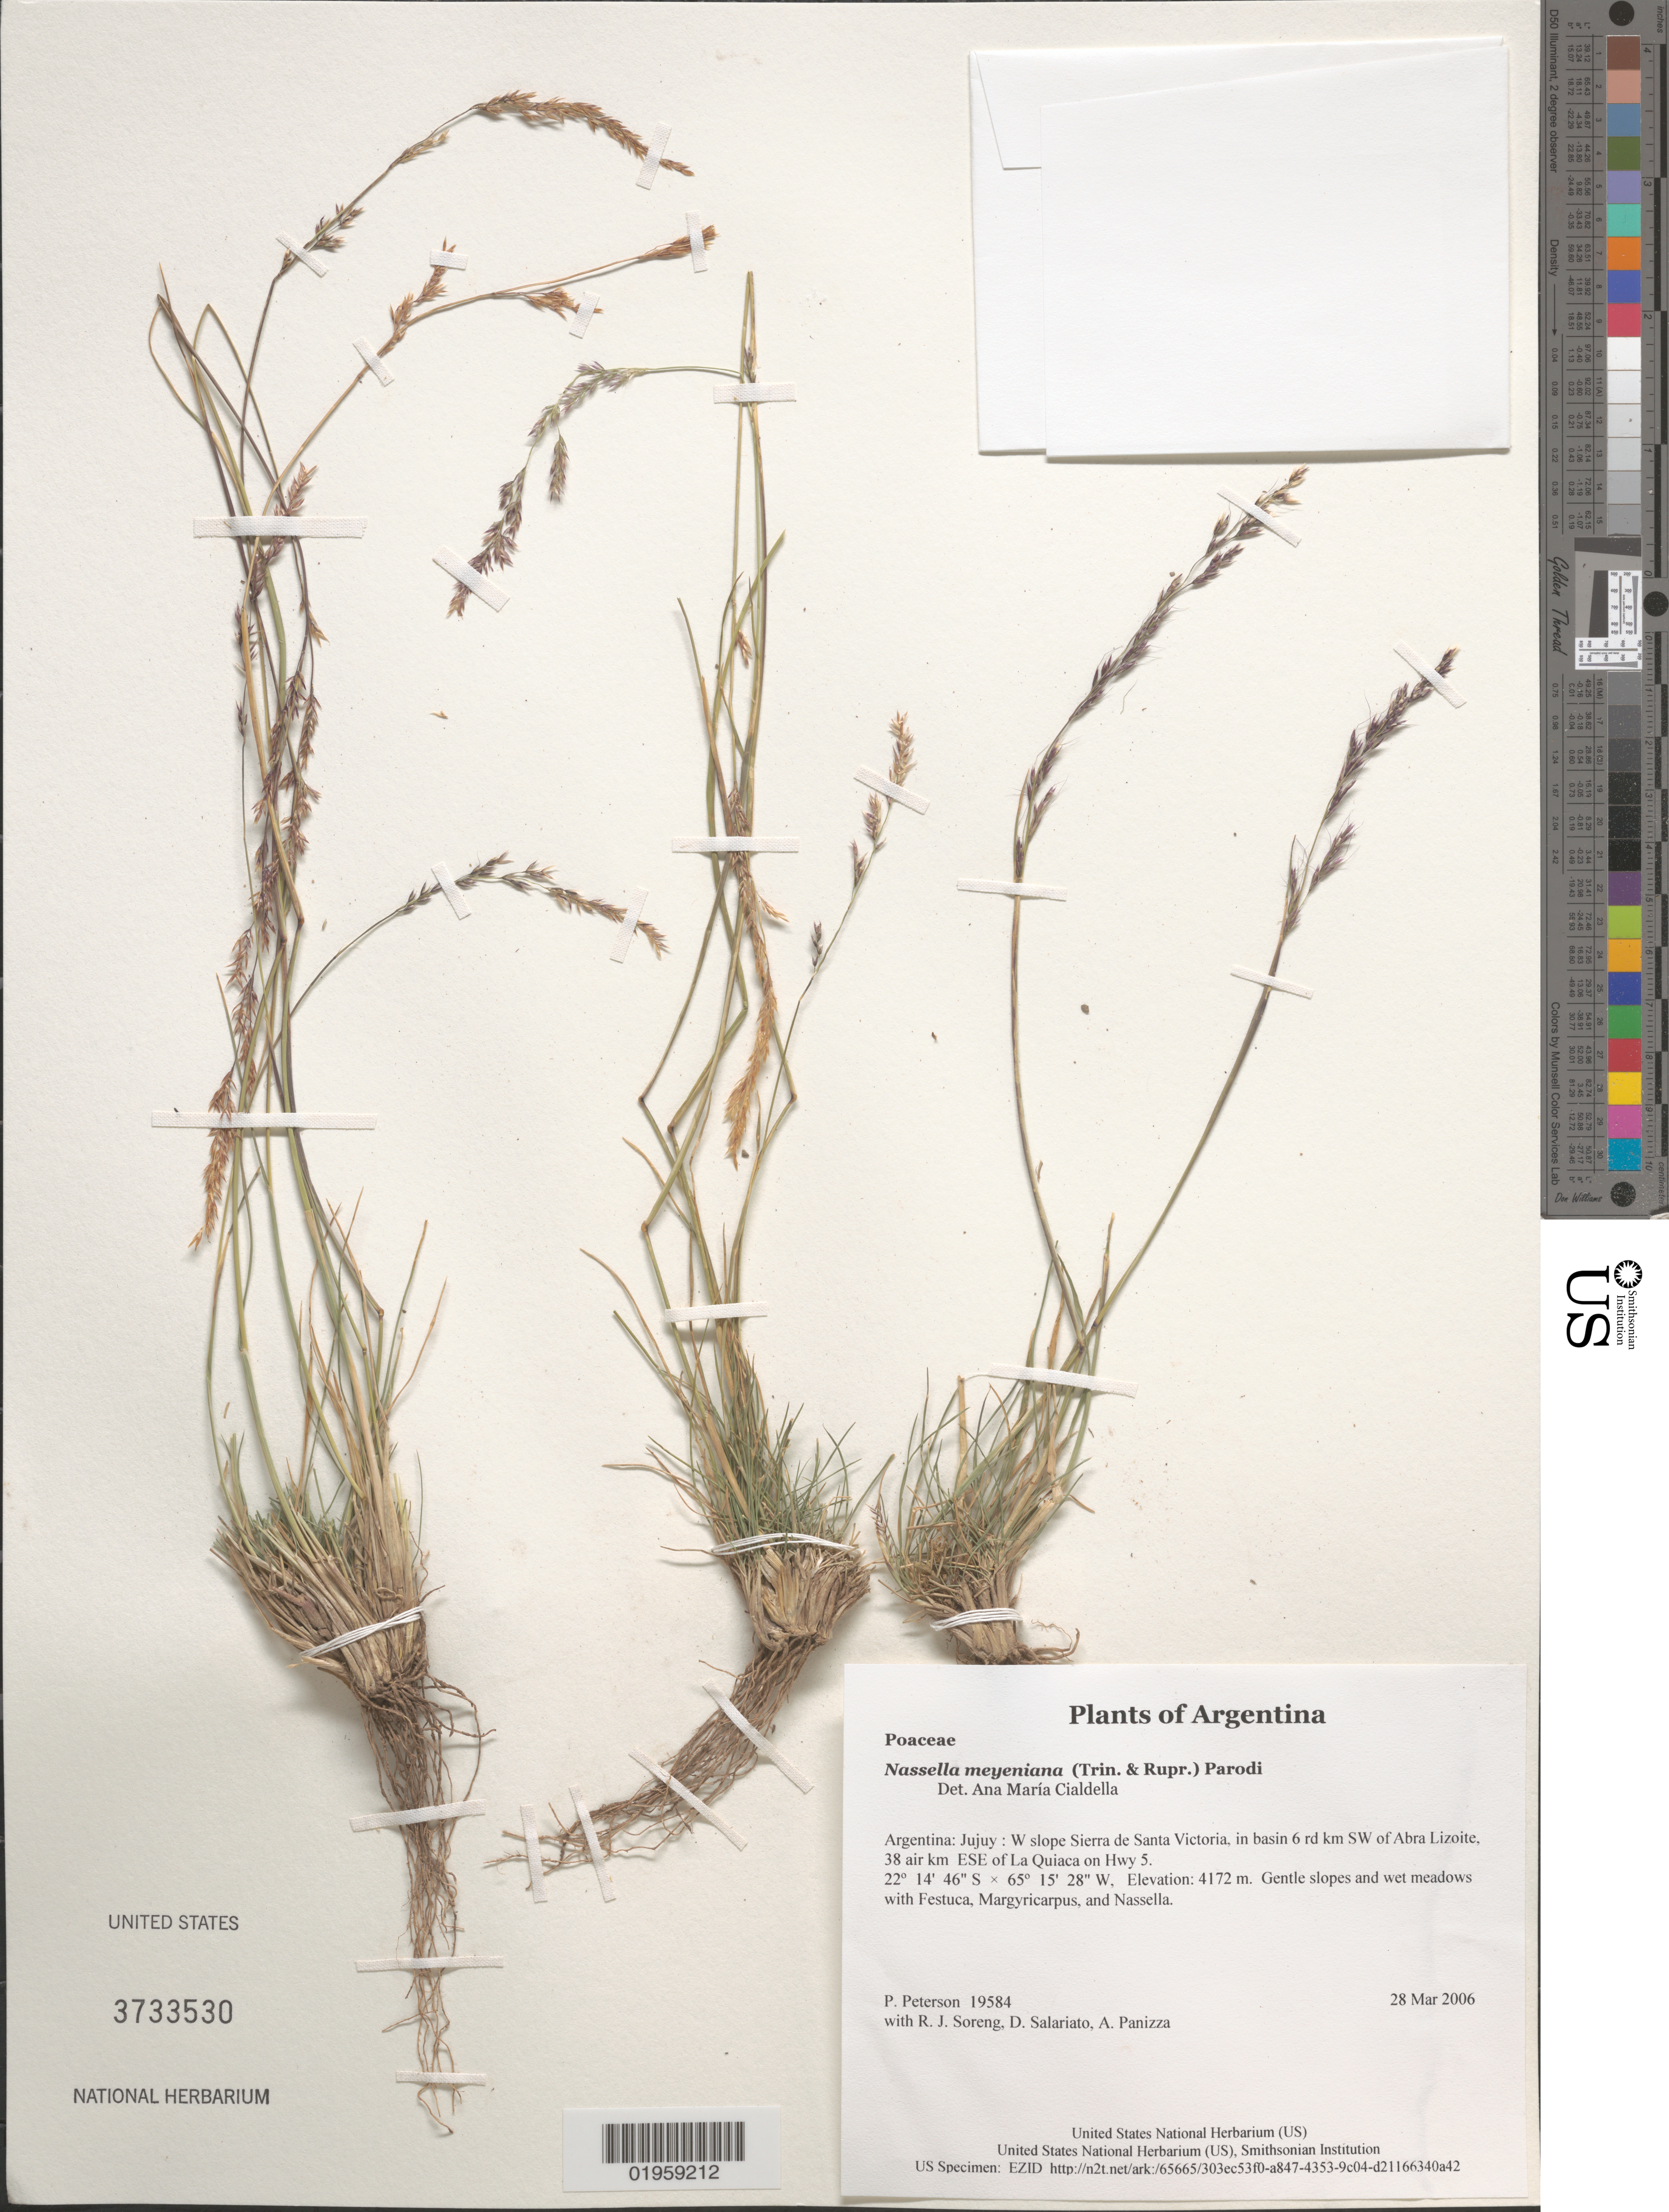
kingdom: Plantae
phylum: Tracheophyta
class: Liliopsida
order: Poales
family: Poaceae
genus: Nassella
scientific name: Nassella meyeniana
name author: (Trin. & Rupr.) Parodi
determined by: Cialdella, A. M.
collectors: P. M. Peterson, R. J. Soreng, D. Salariato & A. Panizza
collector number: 19584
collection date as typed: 28 Mar 2006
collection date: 2006-03-28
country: Argentina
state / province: Jujuy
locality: W slope Sierra de Santa Victoria, in basin 6 rd km SW of Abra Lizoite, 38 air km ESE of La Quiaca on Hwy 5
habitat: Gentle slopes and wet meadows with Festuca, Margyricarpus, and Nassella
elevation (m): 4172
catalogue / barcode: US 3733530